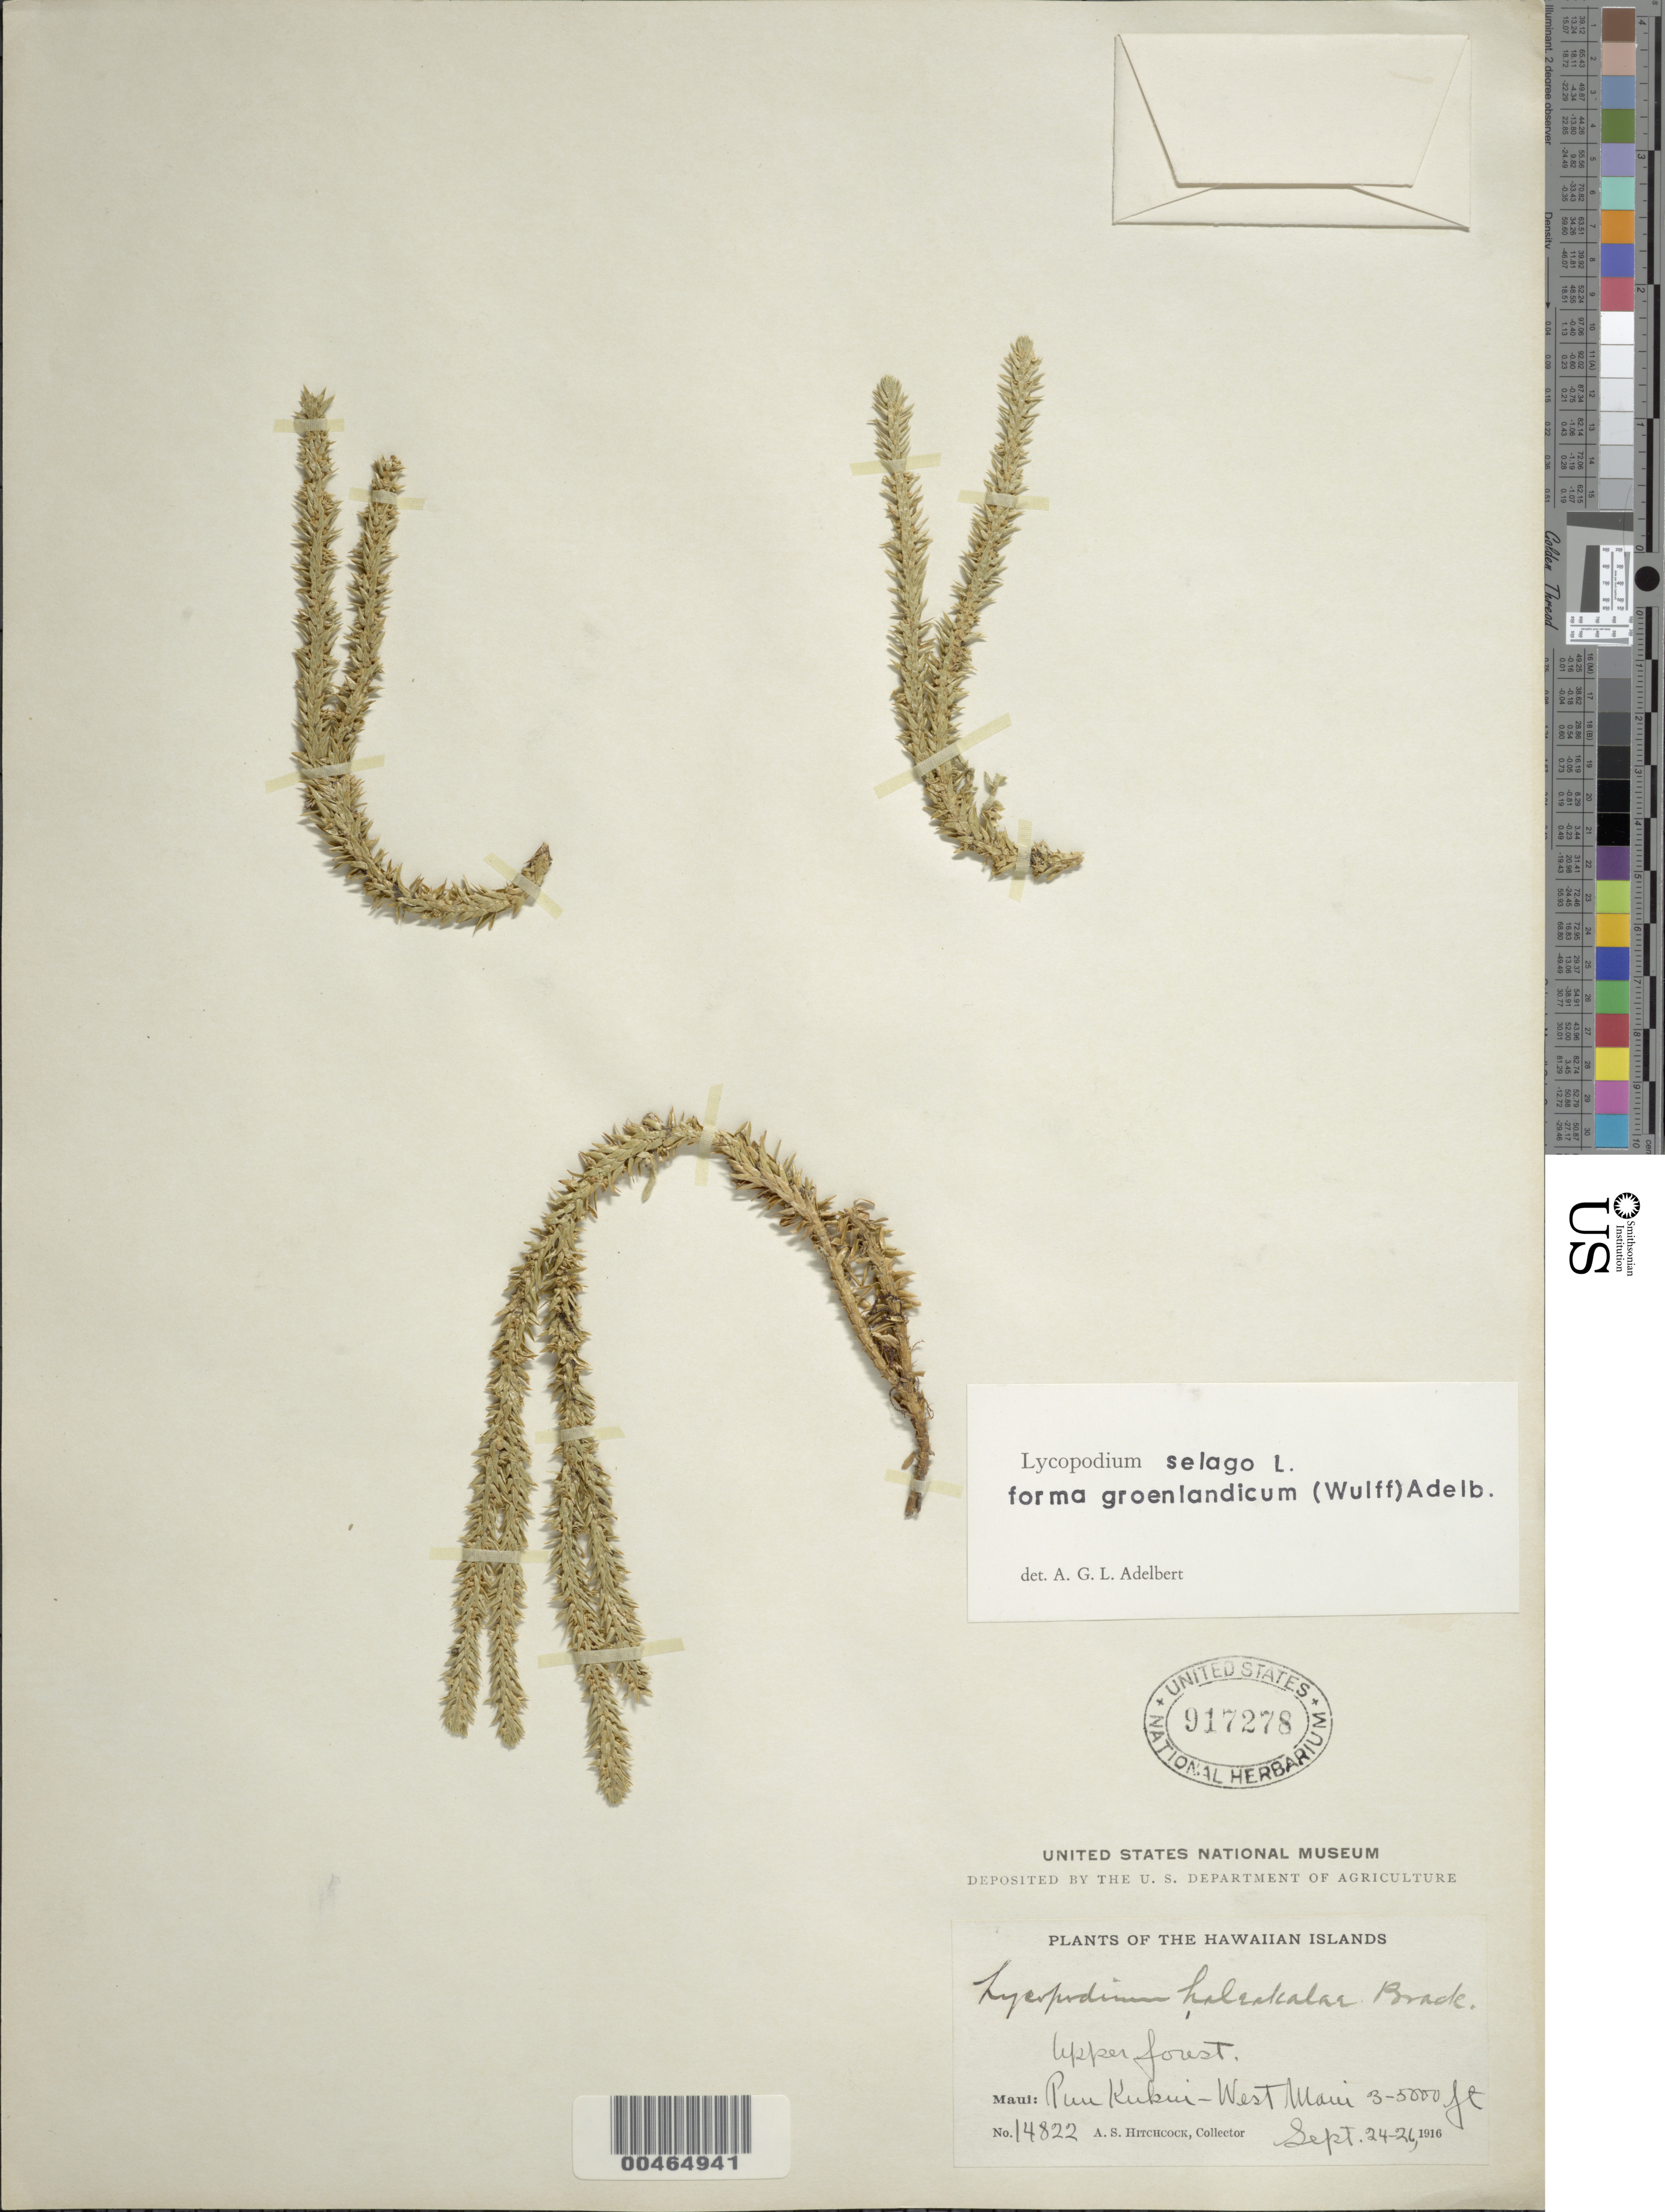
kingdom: Plantae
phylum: Tracheophyta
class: Lycopodiopsida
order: Lycopodiales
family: Lycopodiaceae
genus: Huperzia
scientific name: Huperzia selago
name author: (L.) Bernh. ex Schrank & Mart.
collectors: A. S. Hitchcock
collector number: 14822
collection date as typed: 24 Sep 1916 to 26 Sep 1916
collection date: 1916-09-24/1916-09-26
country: United States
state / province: Hawaii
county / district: Maui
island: Maui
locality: Puu Kukui, W Maui, Maui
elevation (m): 914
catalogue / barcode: US 917278